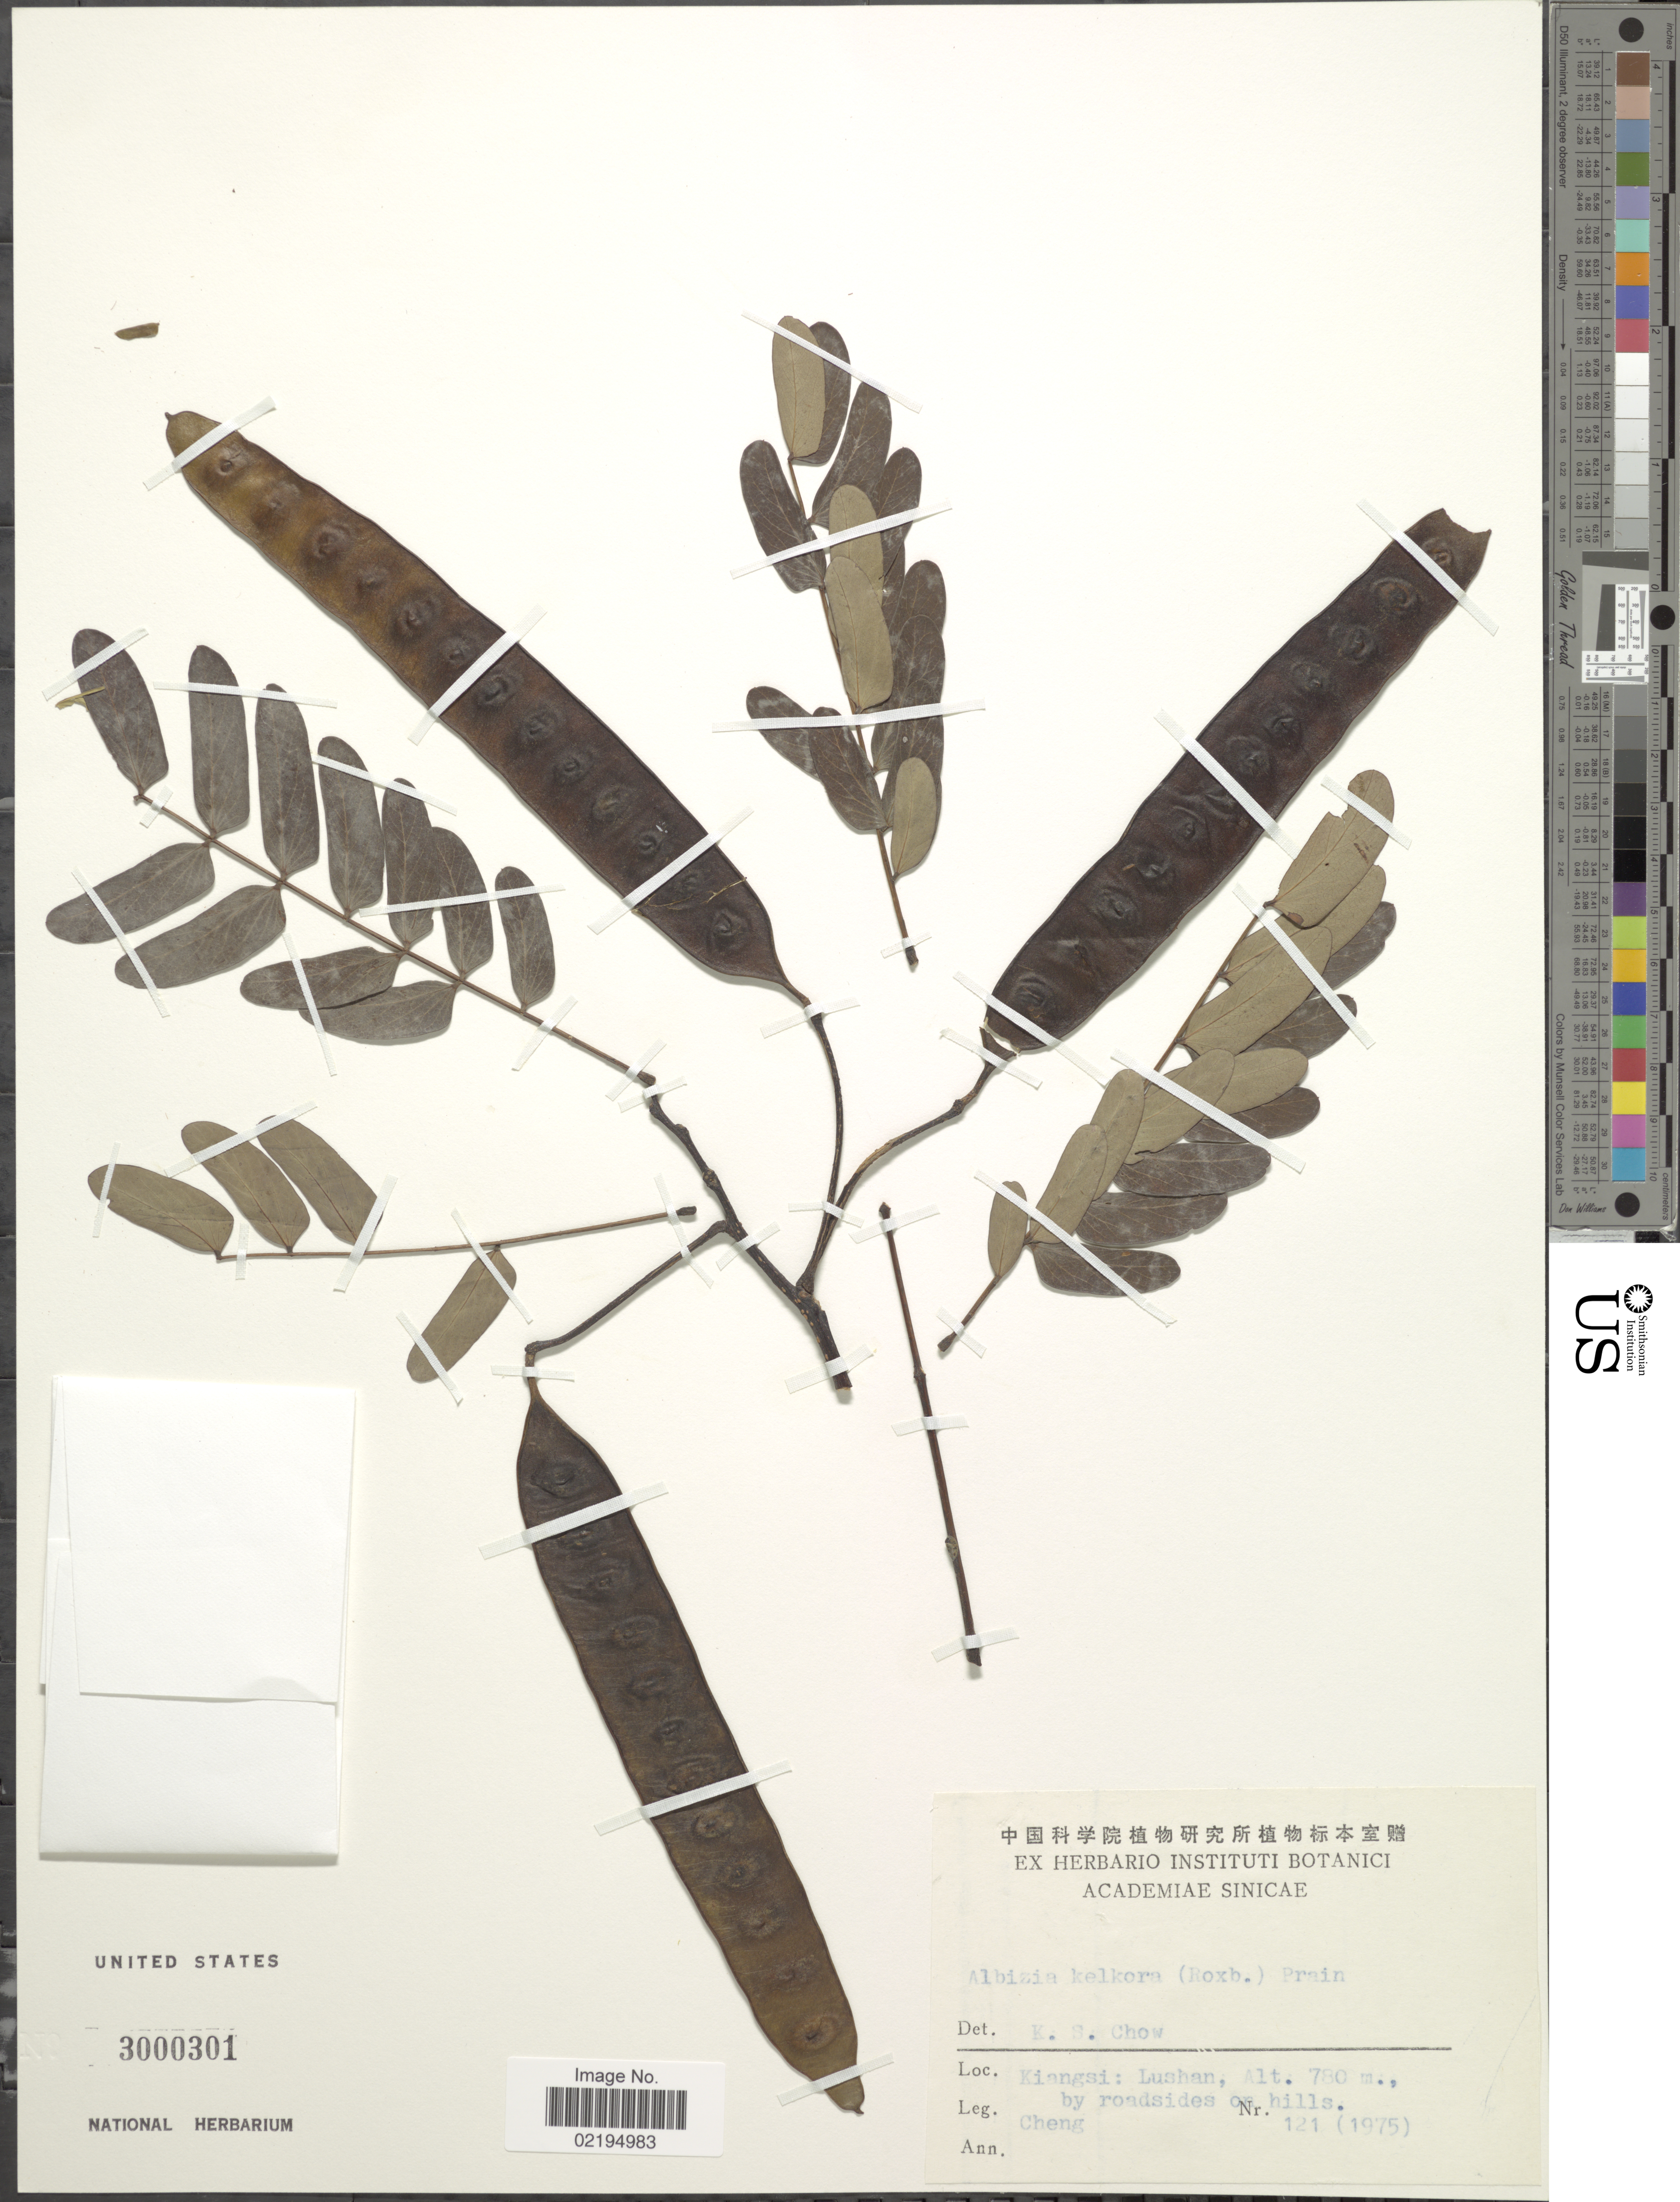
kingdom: Plantae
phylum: Tracheophyta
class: Magnoliopsida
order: Fabales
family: Fabaceae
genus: Albizia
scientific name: Albizia kalkora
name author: (Roxb.) Prain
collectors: -. Cheng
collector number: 121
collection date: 1975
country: China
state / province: Jiangxi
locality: Kiangsi: Lushan, by roadsides on hills.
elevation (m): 780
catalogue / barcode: US 3000301